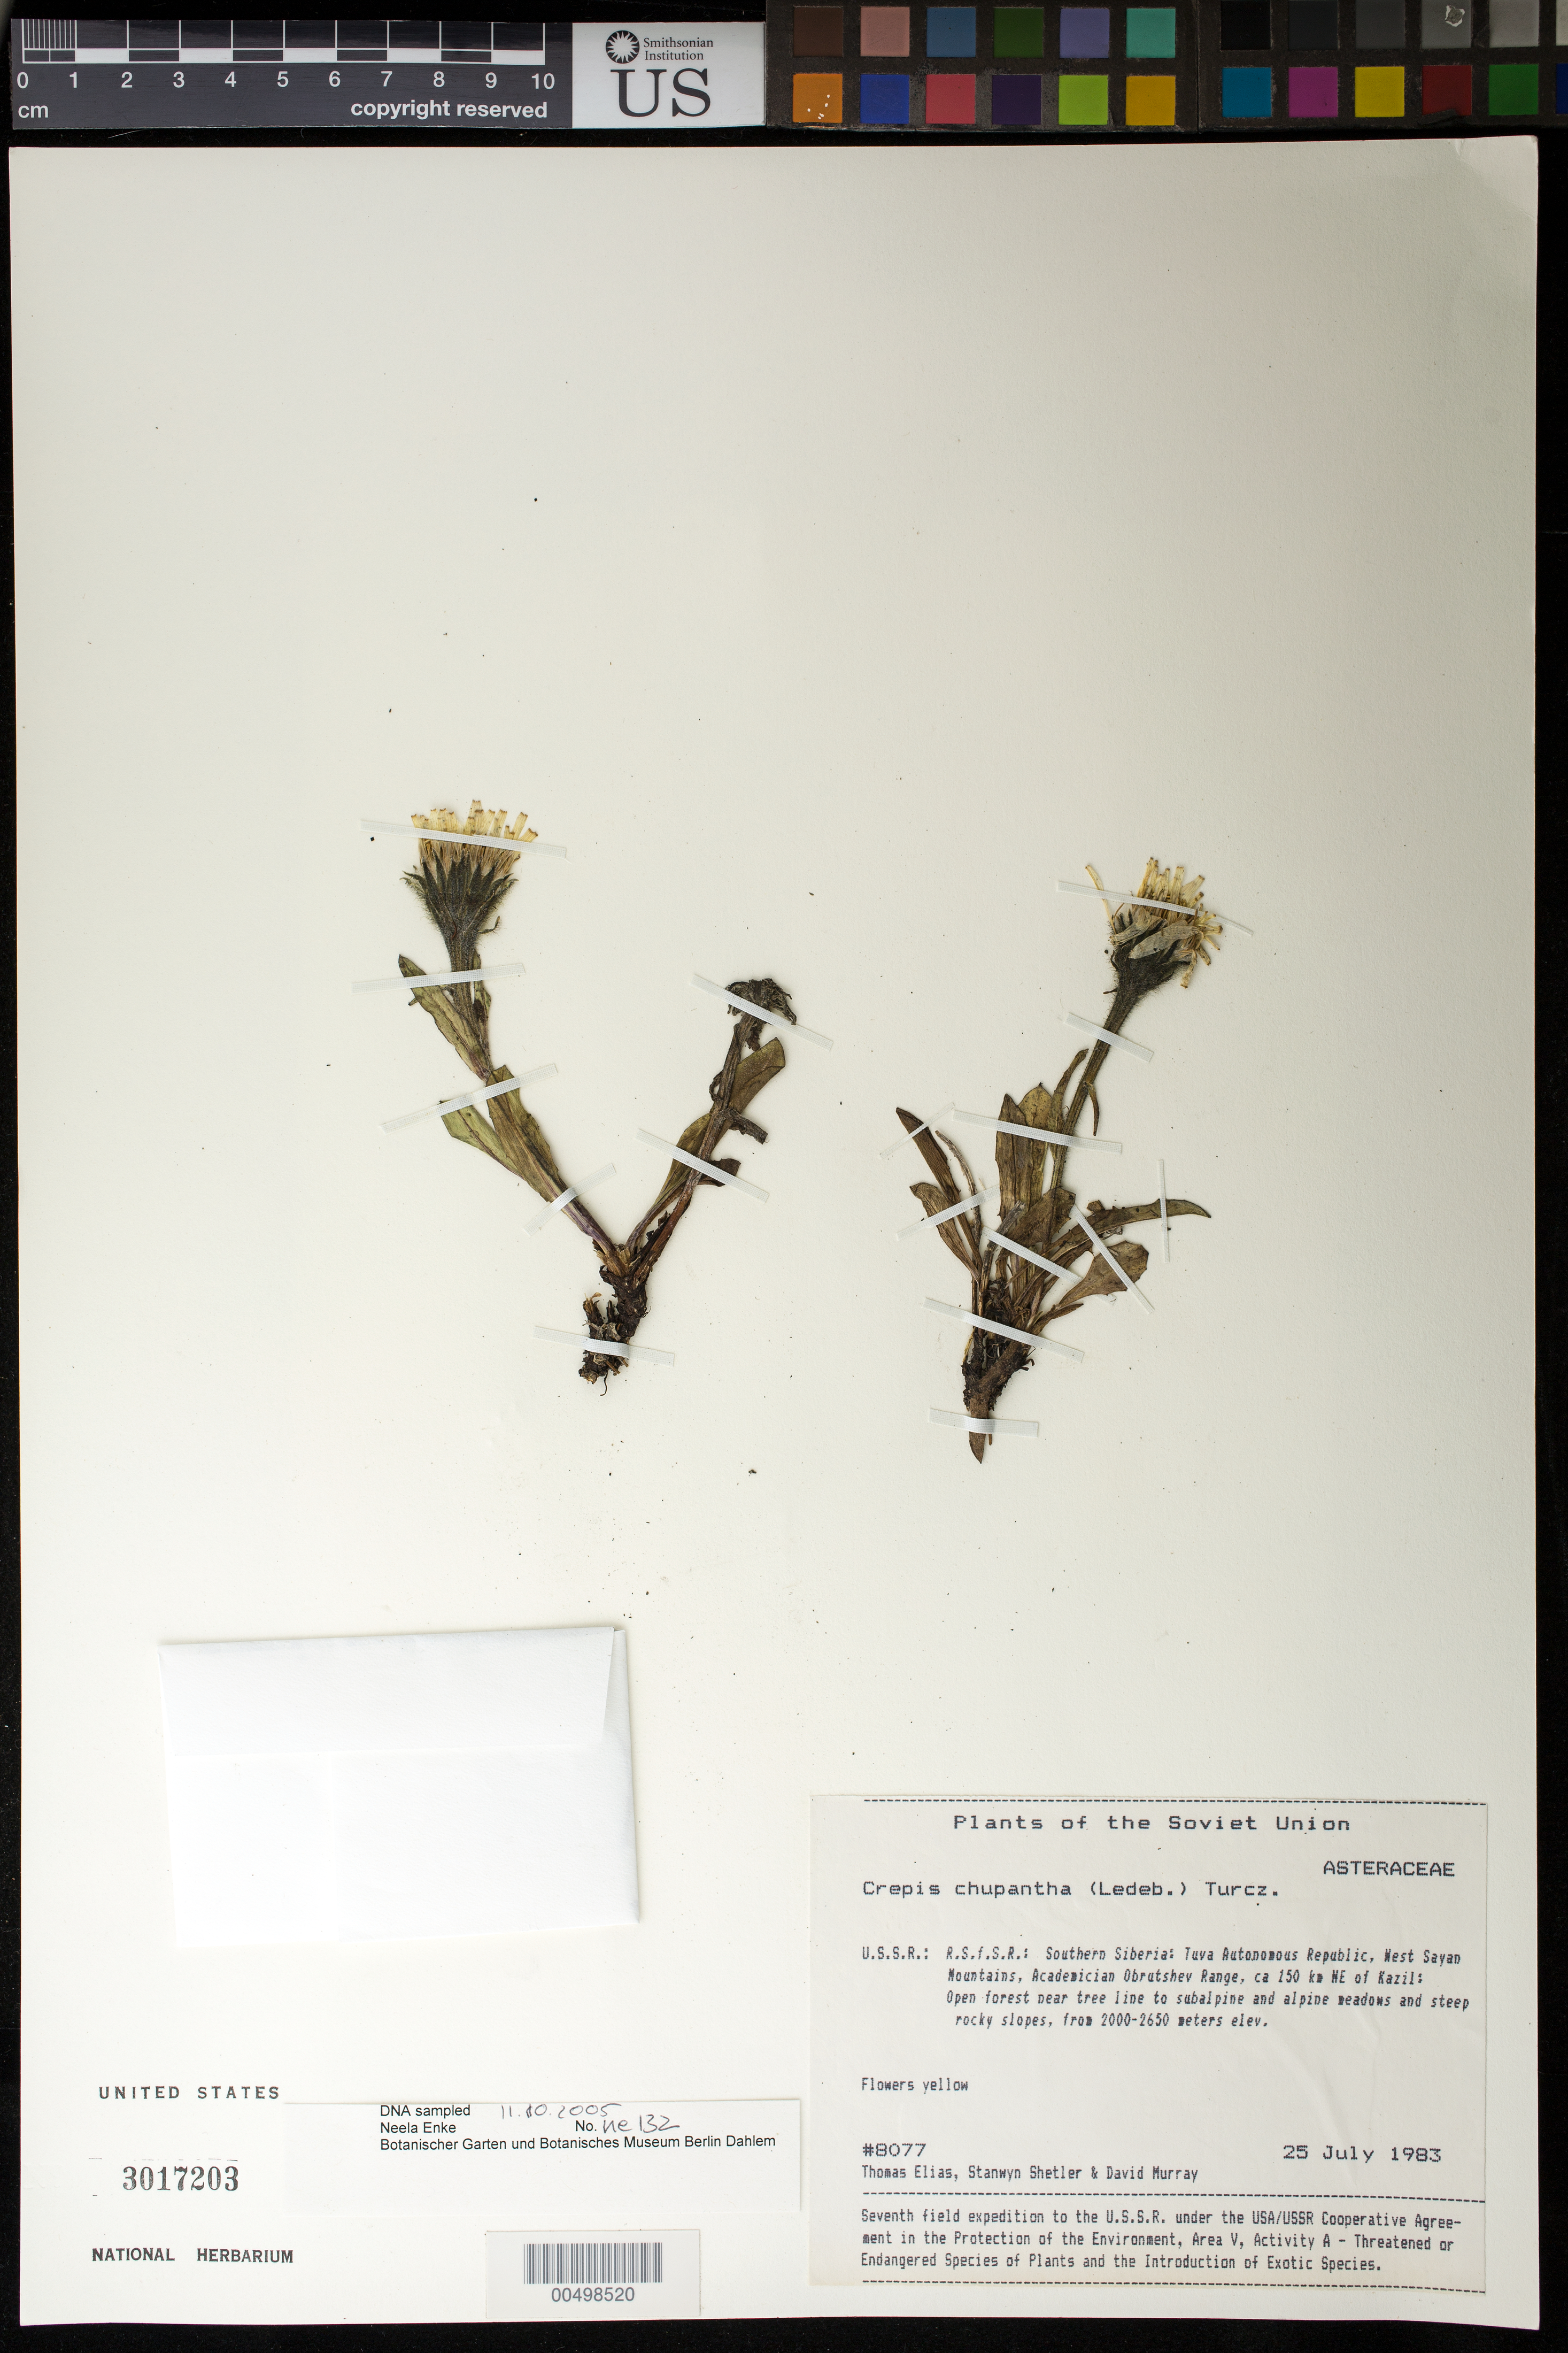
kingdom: Plantae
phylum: Tracheophyta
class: Magnoliopsida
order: Asterales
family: Asteraceae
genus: Crepis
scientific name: Crepis chrysantha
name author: (Ledeb.) Turcz.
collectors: T. Elias, S. Shetler & D. F. Murray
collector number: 8077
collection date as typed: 25 Jul 1983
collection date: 1983-07-25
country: Russian Federation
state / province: Tuva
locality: West Sayan Mountains, Academician Obrutshev Range, ca. 150 km NE of Kazil [Kyzyl]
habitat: open forest near tree line to subalpine and alpine meadows and steep rocky slopes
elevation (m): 2000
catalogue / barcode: US 3017203